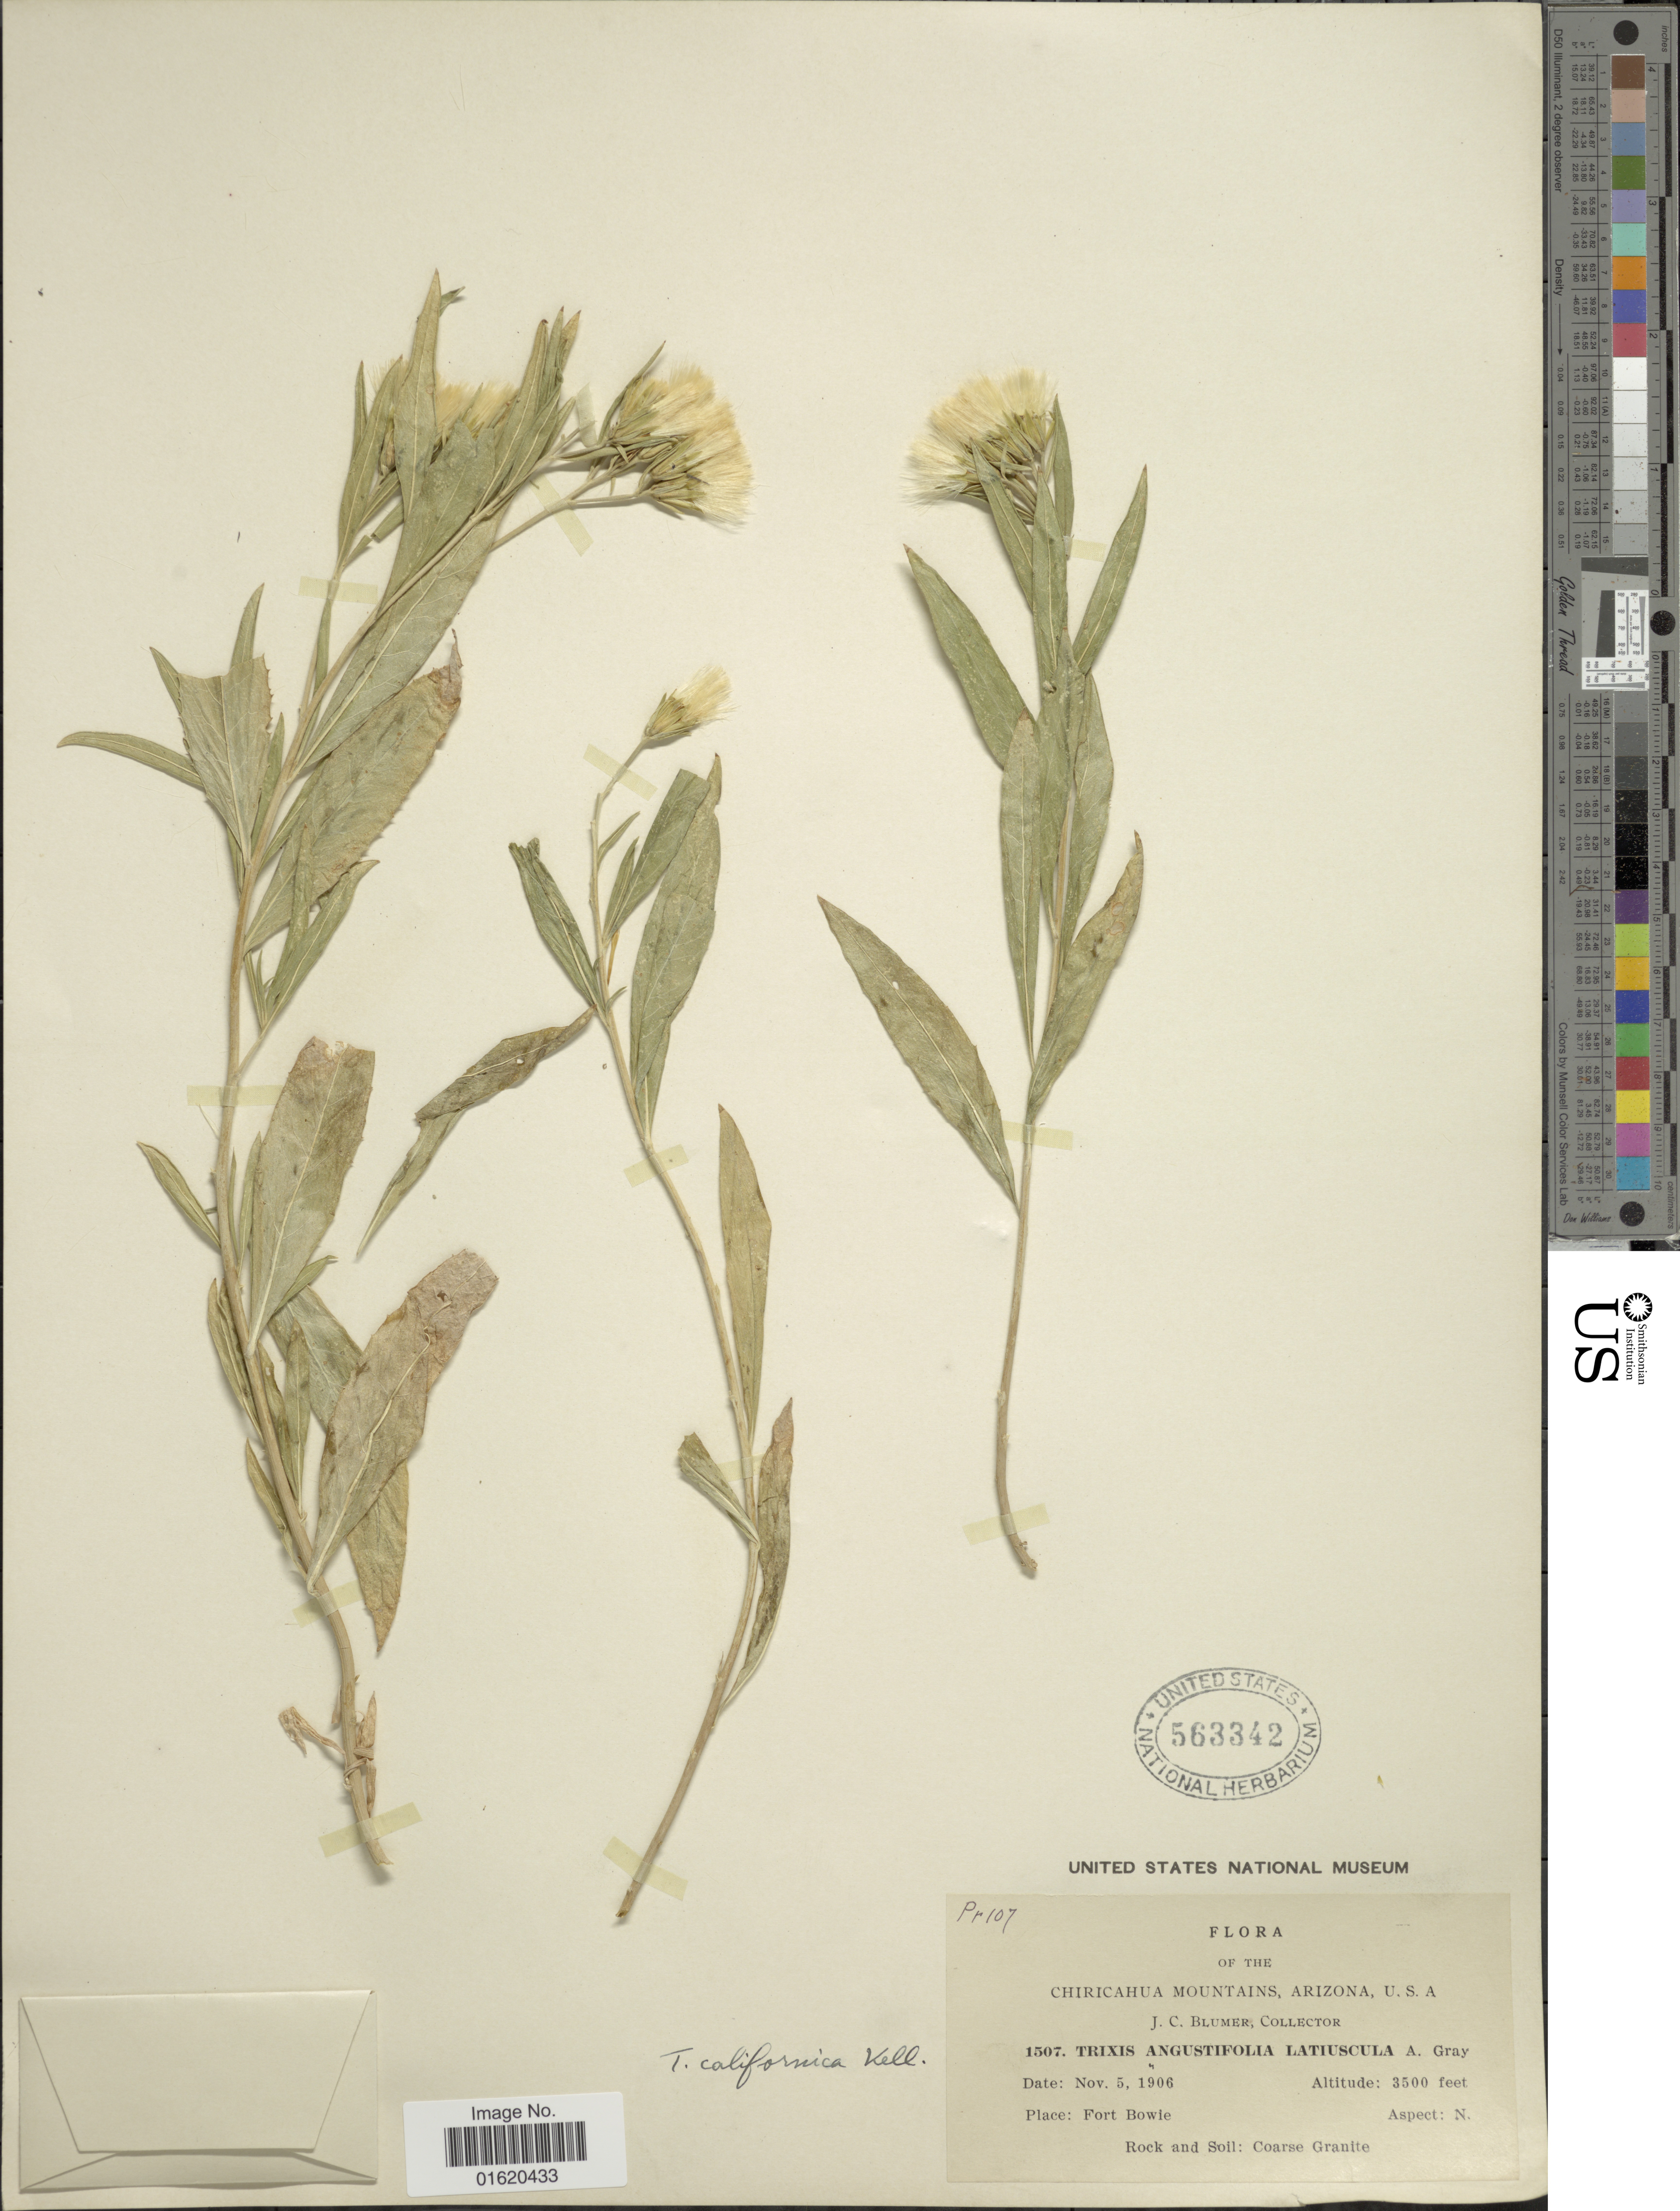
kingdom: Plantae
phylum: Tracheophyta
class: Magnoliopsida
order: Asterales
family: Asteraceae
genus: Trixis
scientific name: Trixis californica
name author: Kellogg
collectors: J. C. Blumer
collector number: Pr107/1507*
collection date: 1906-11-05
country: United States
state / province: Arizona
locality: Chiricahua Mountains, Fort Bowie, Coarse Granite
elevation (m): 1067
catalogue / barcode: US 563342